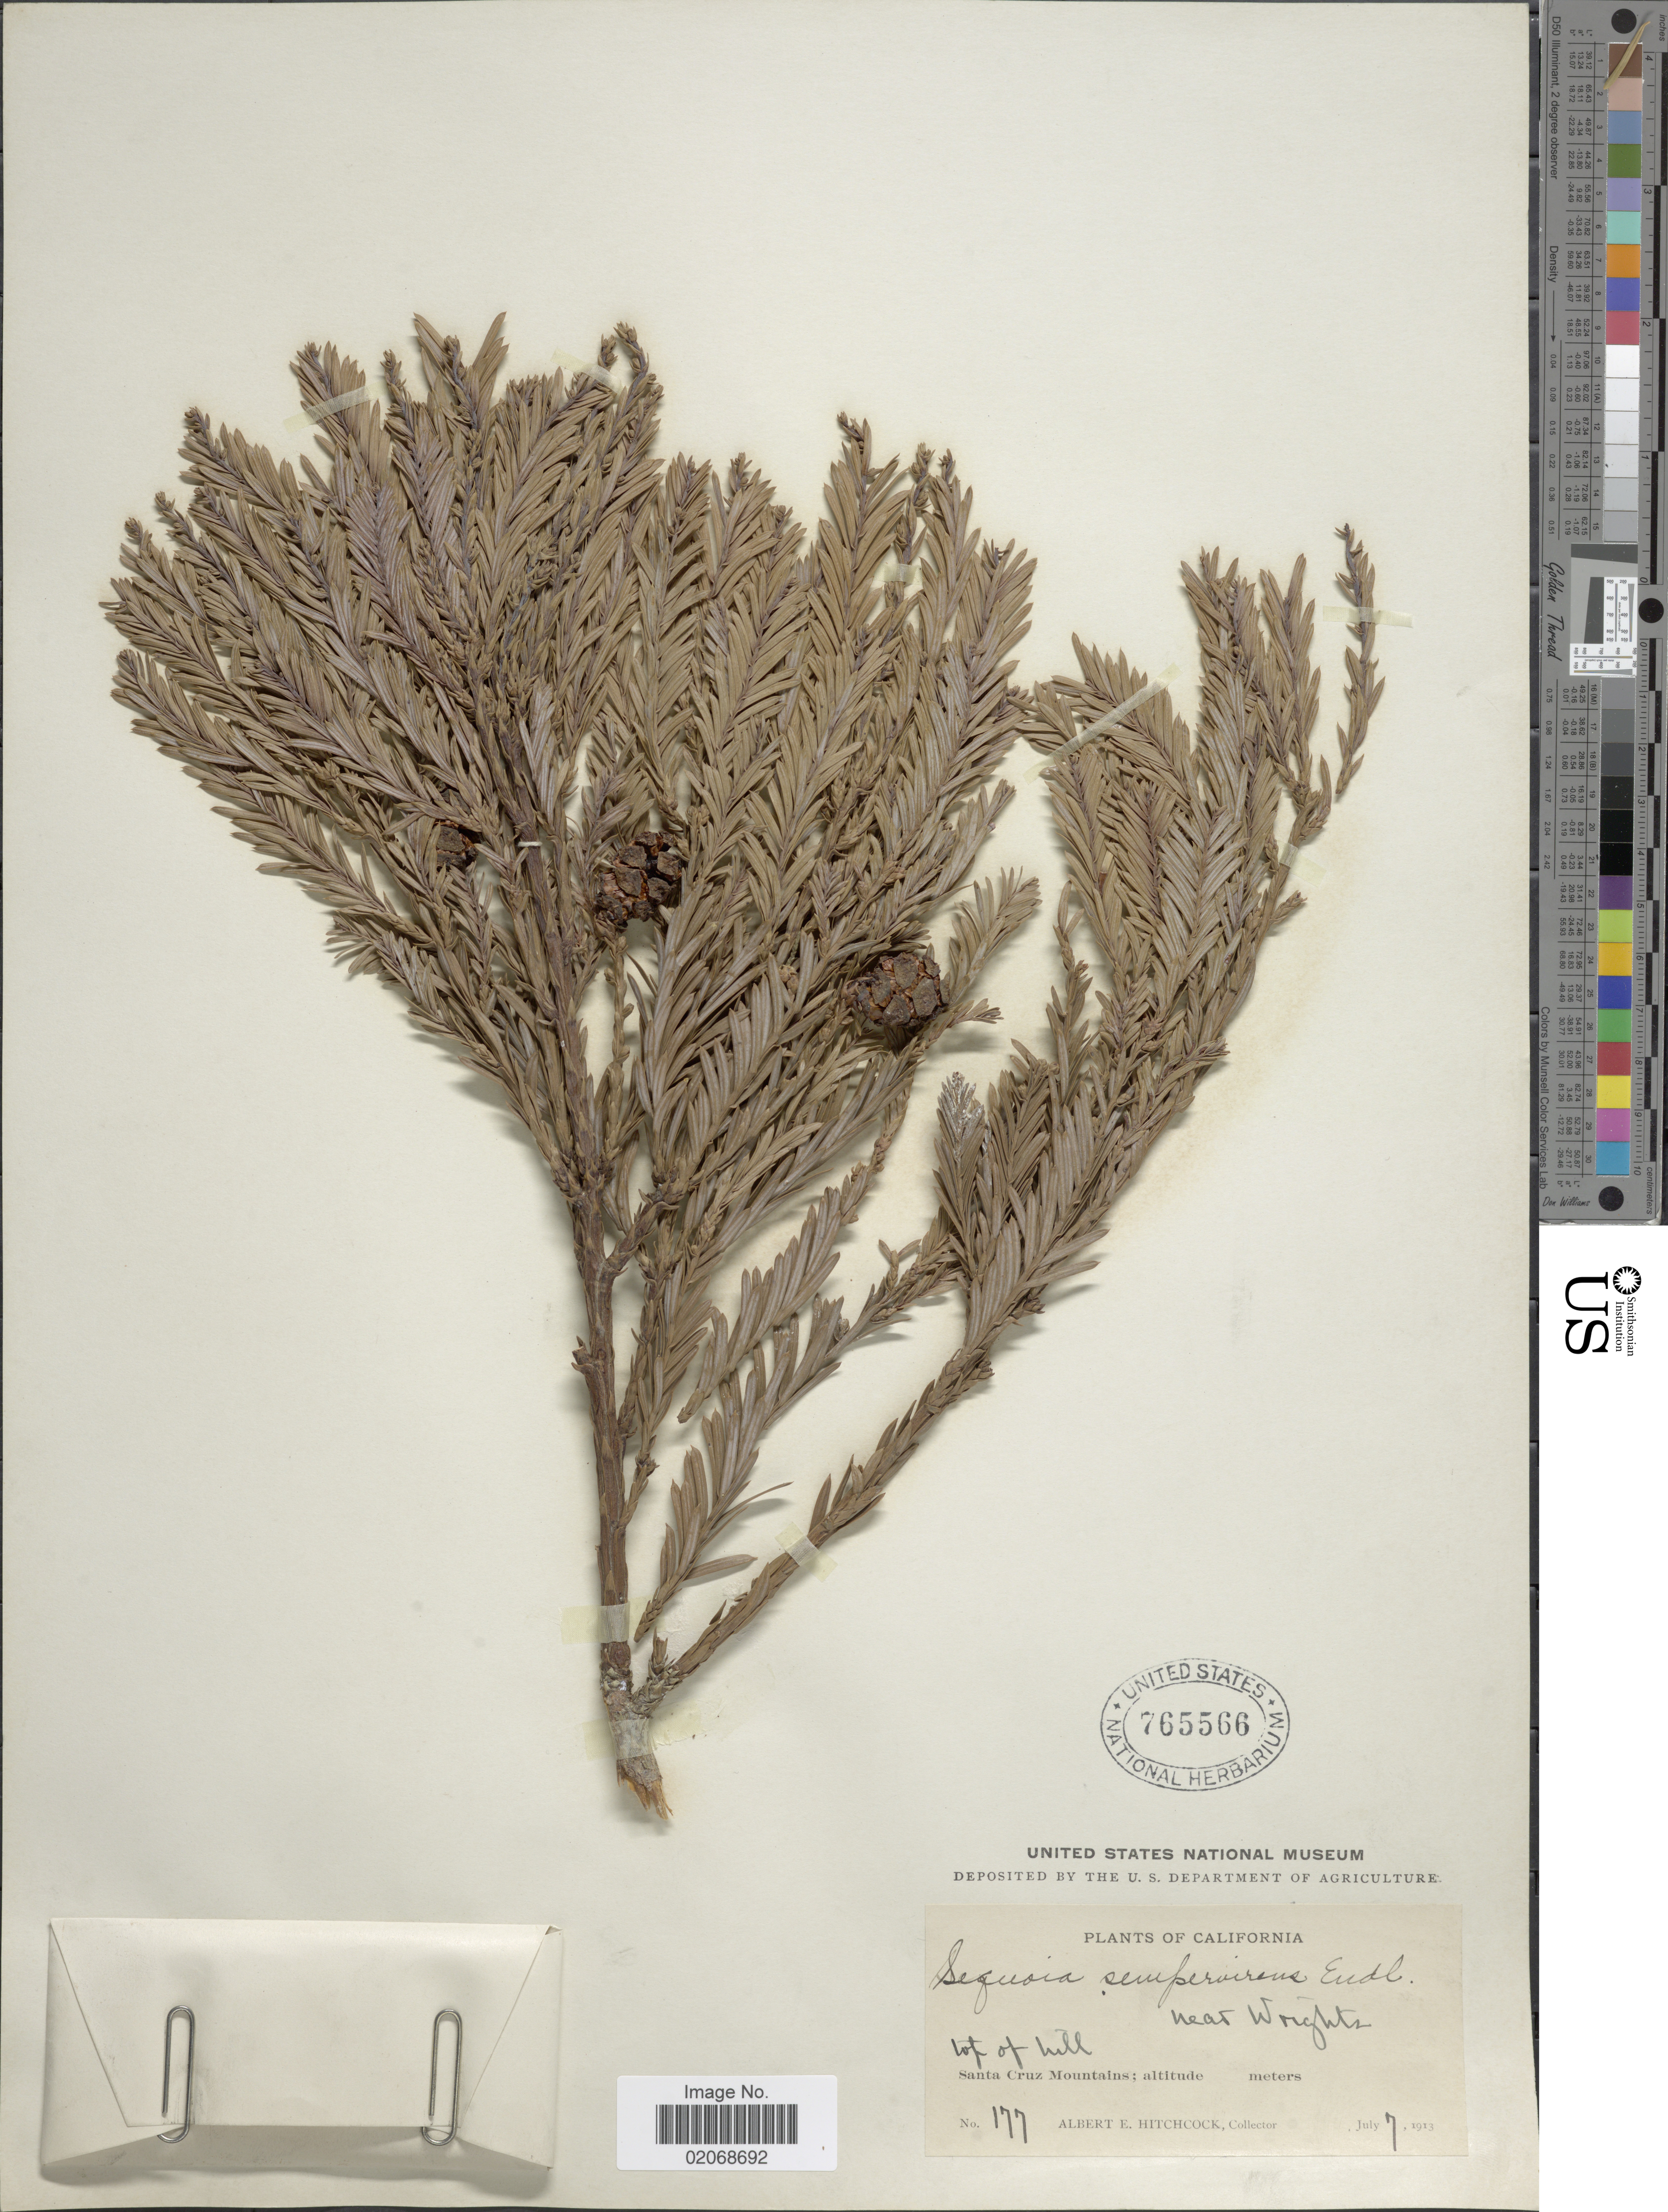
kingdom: Plantae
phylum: Tracheophyta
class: Pinopsida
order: Pinales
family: Cupressaceae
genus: Sequoia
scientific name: Sequoia sempervirens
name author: (D. Don) Endl.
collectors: A. S. Hitchcock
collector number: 177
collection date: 1913-07-07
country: United States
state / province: California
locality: Top of hill, Santa Crzu Mountains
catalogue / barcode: US 765566